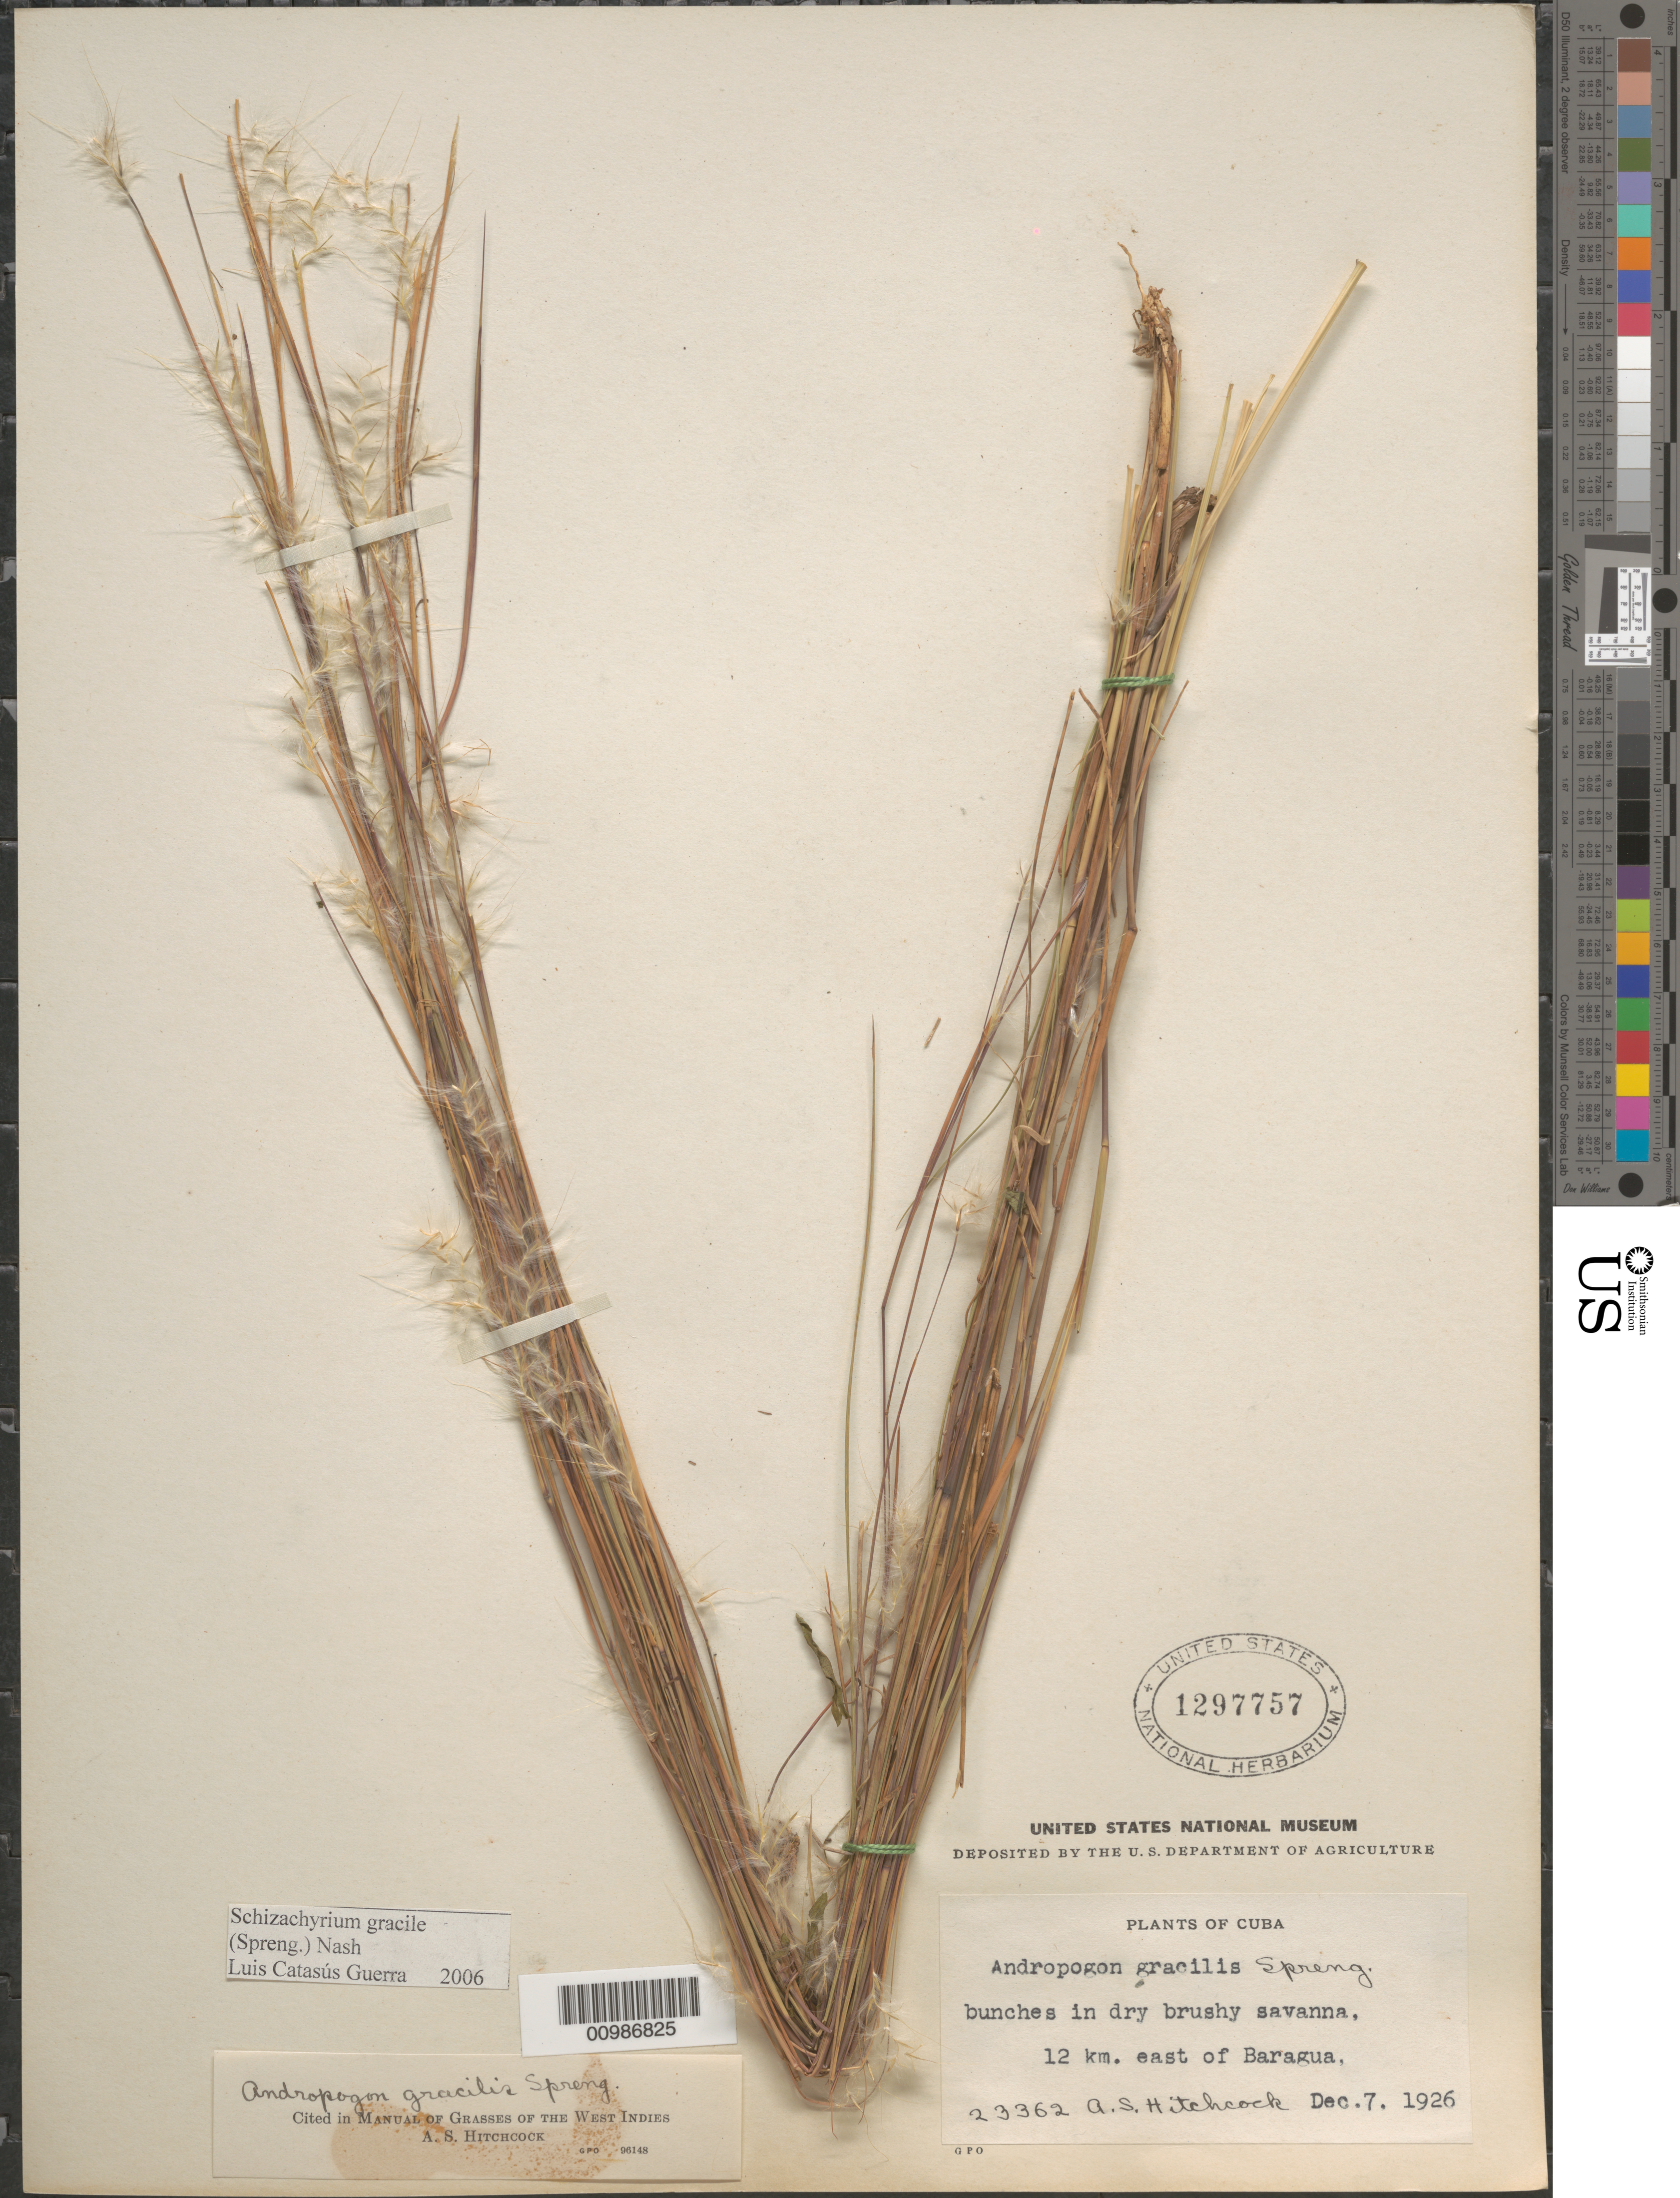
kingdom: Plantae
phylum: Tracheophyta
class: Liliopsida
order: Poales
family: Poaceae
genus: Andropogon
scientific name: Andropogon gracilis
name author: Spreng.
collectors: A. S. Hitchcock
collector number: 23362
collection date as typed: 07 Dec 1926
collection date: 1926-12-07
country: Cuba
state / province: Camagüey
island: Cuba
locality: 12 km east of Baragua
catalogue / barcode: US 1297757